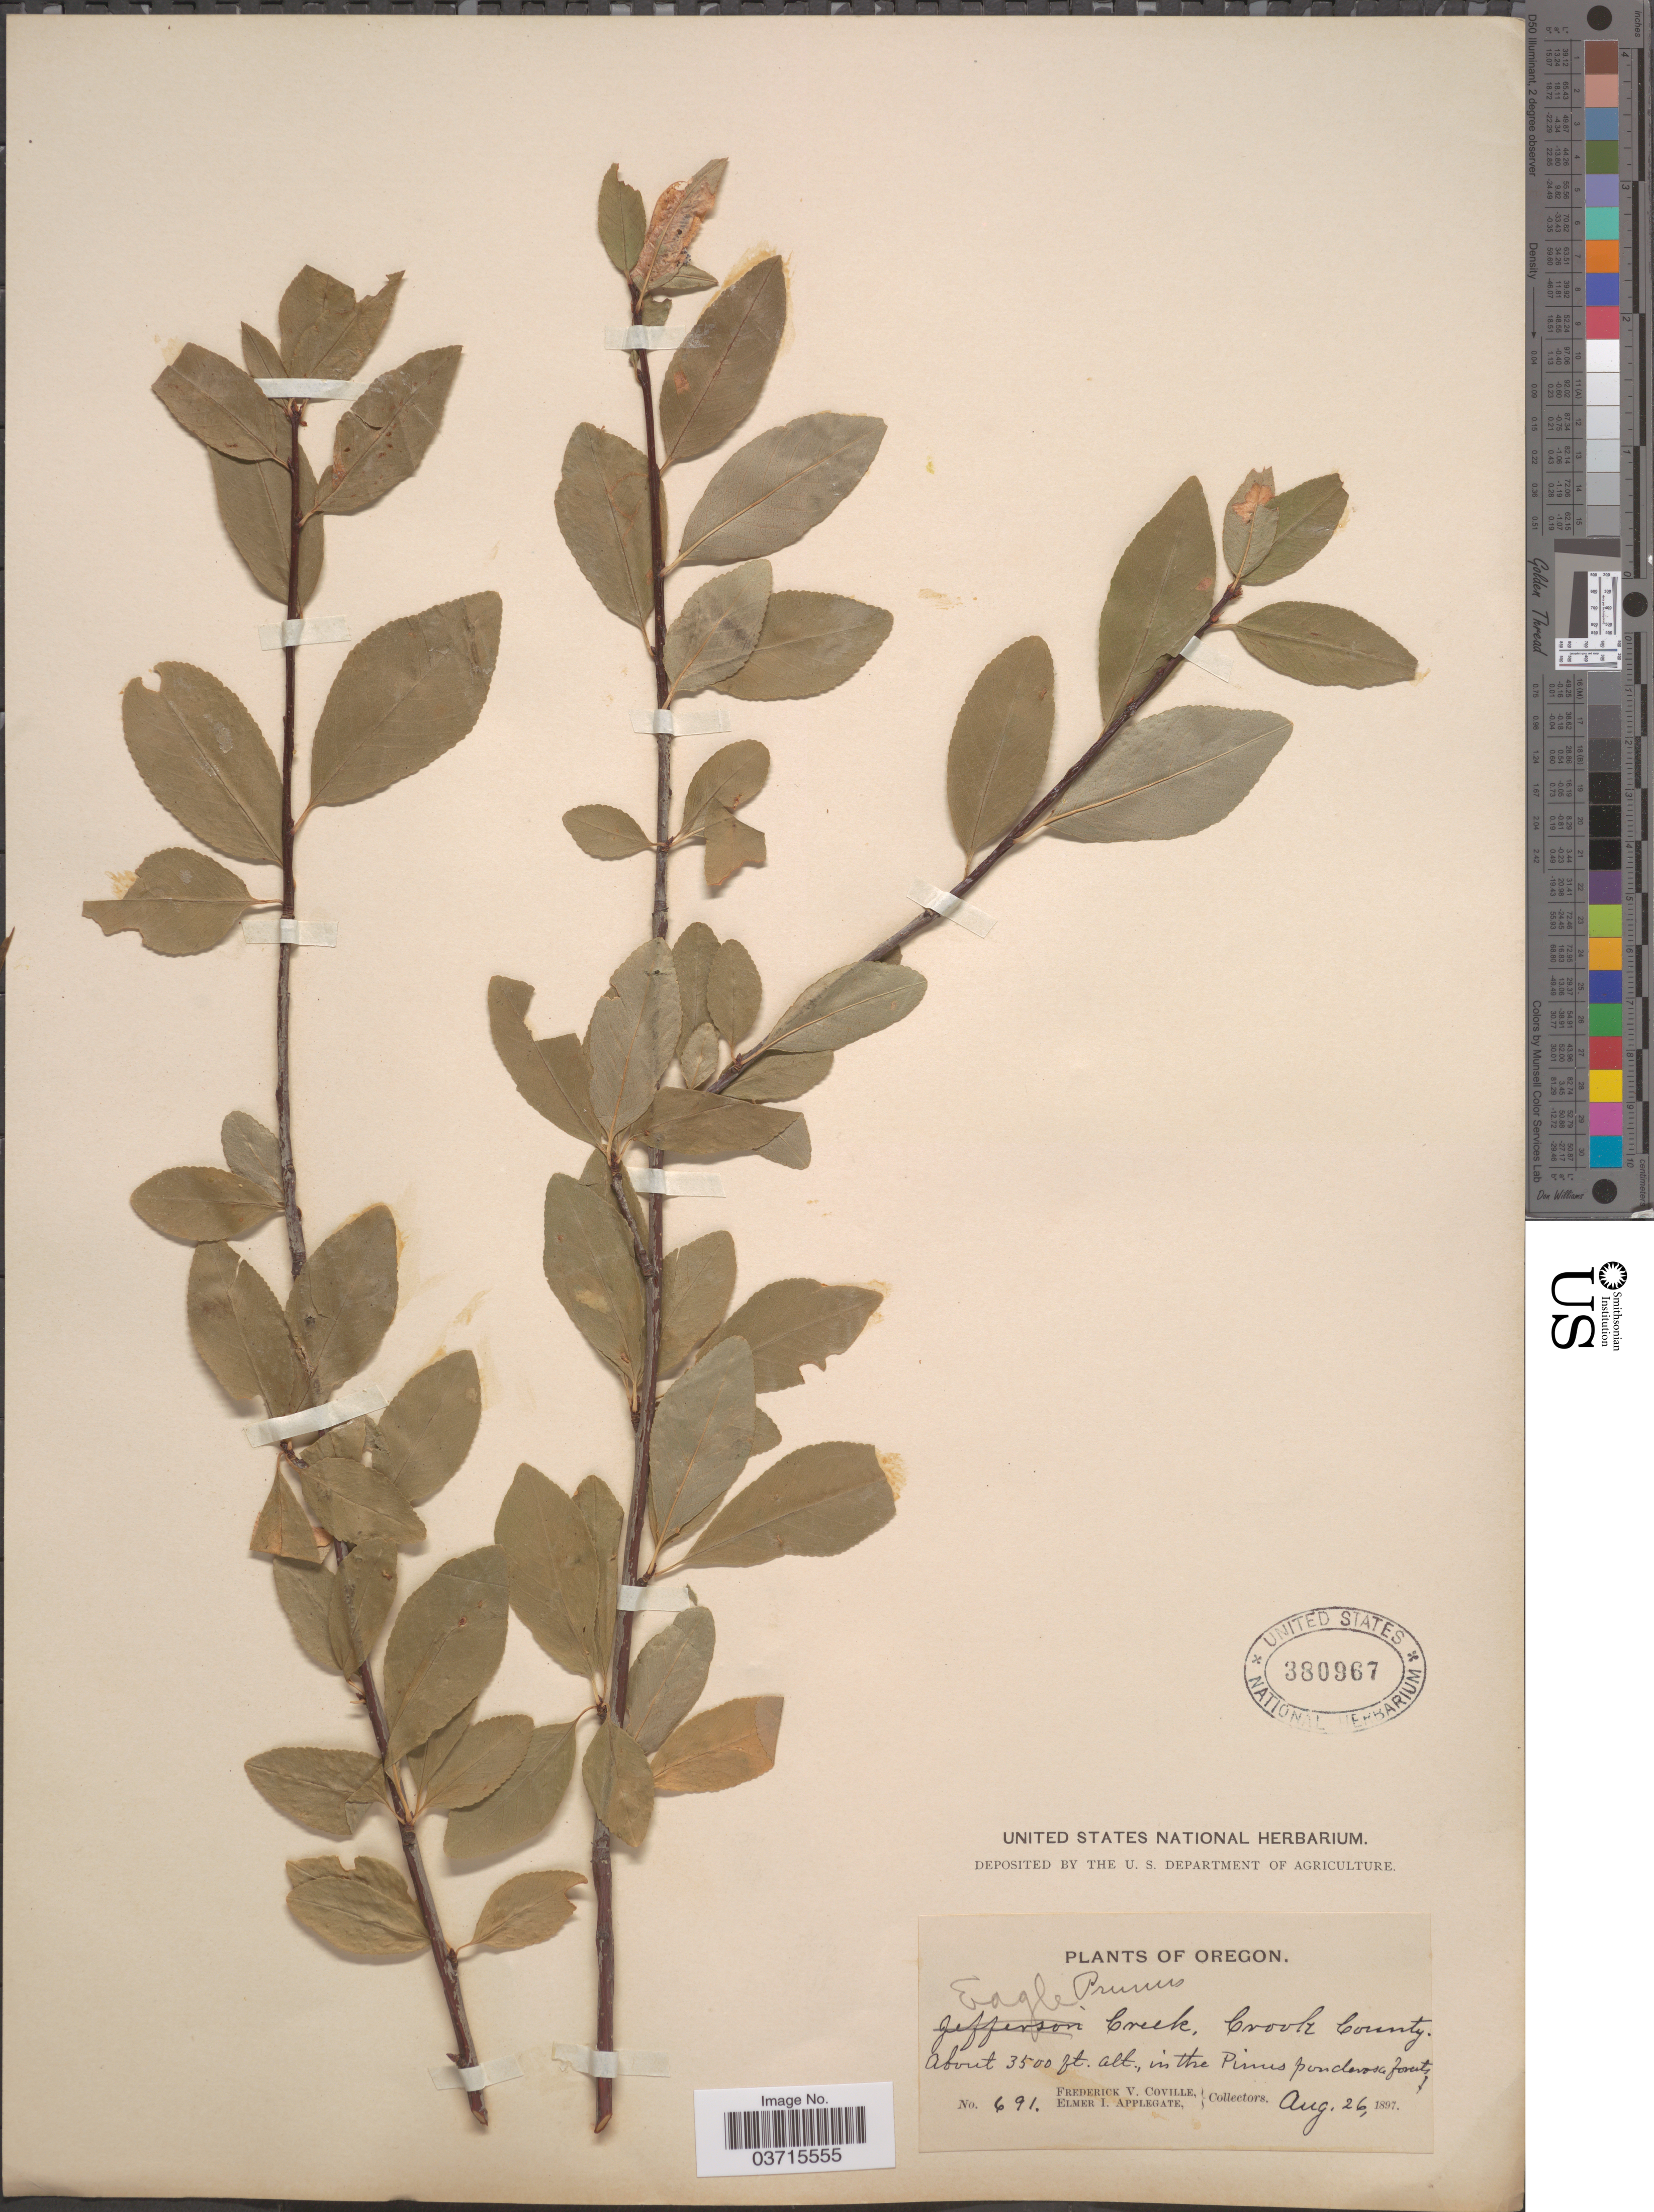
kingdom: Plantae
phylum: Tracheophyta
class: Magnoliopsida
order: Rosales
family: Rosaceae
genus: Prunus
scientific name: Prunus emarginata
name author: (Douglas ex Hook.) Eaton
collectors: F. V. Coville & E. I. Applegate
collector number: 691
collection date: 1897-08-26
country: United States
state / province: Oregon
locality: Eagle Creek, Crook County.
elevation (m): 1067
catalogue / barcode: US 380967